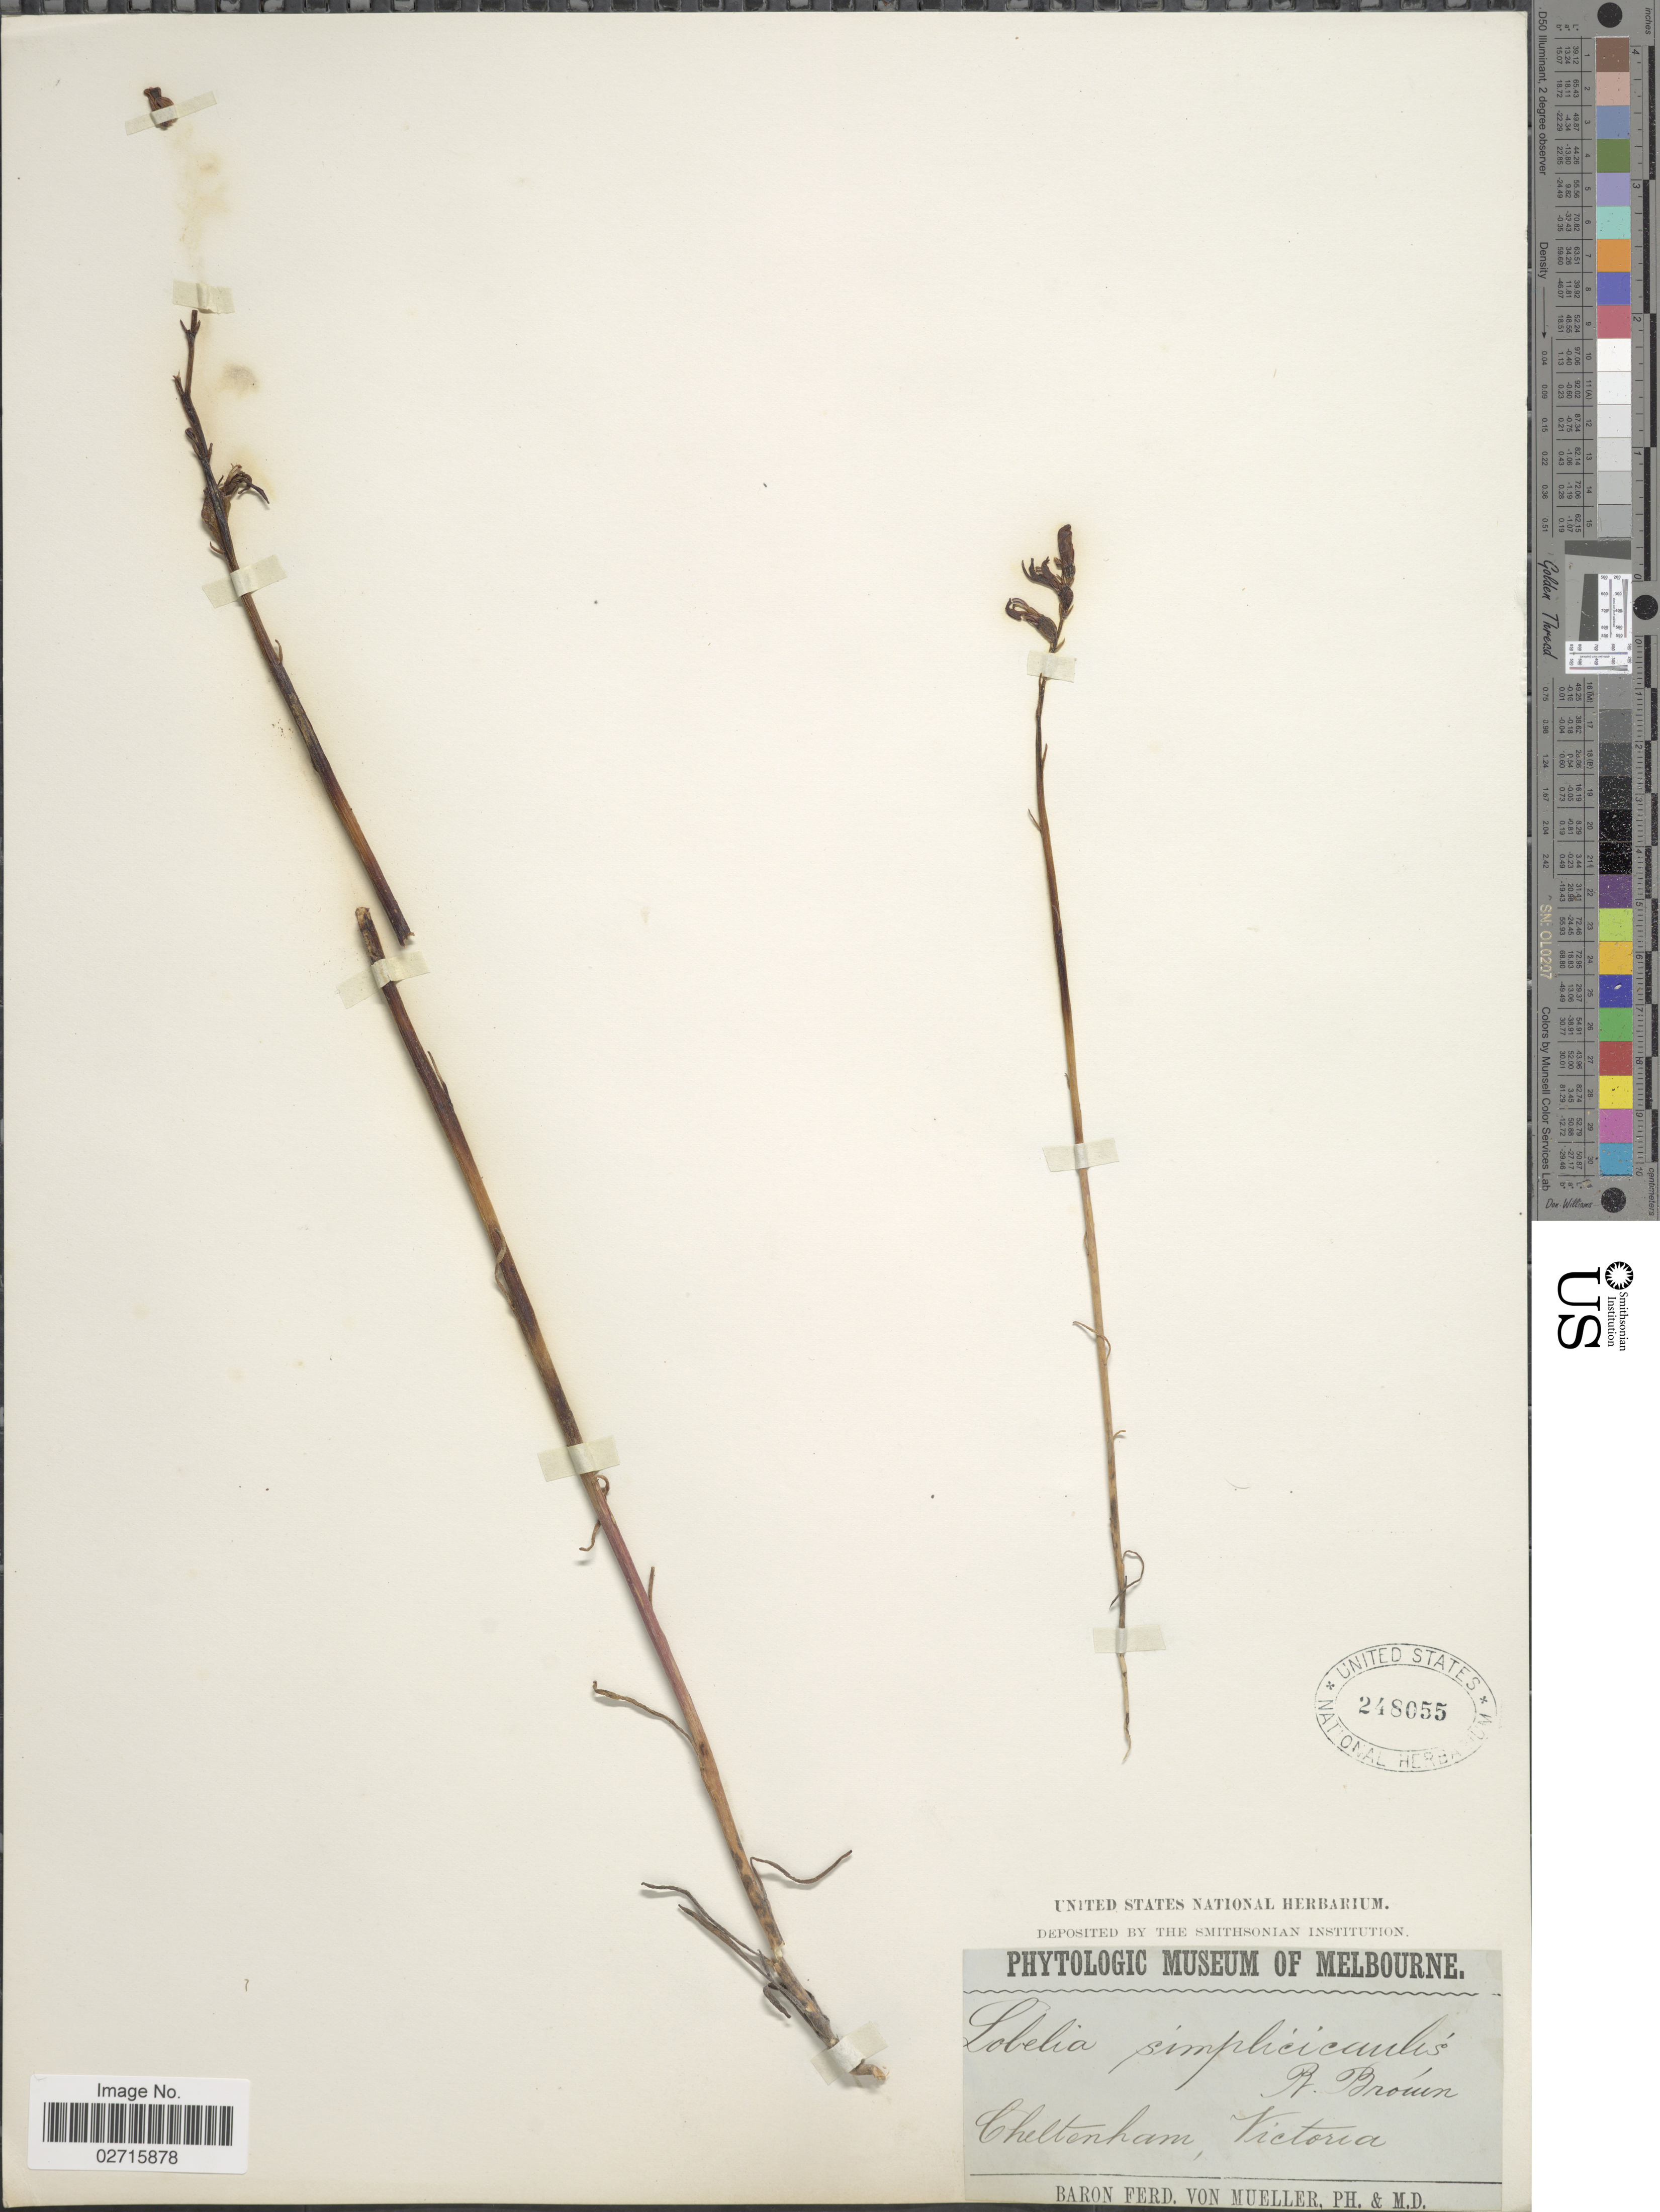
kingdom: Plantae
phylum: Tracheophyta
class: Magnoliopsida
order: Asterales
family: Campanulaceae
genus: Lobelia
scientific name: Lobelia simplicicaulis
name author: R. Br.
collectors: F. Mueller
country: Australia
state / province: Victoria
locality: Cheltenham, Victoria.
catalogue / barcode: US 248055